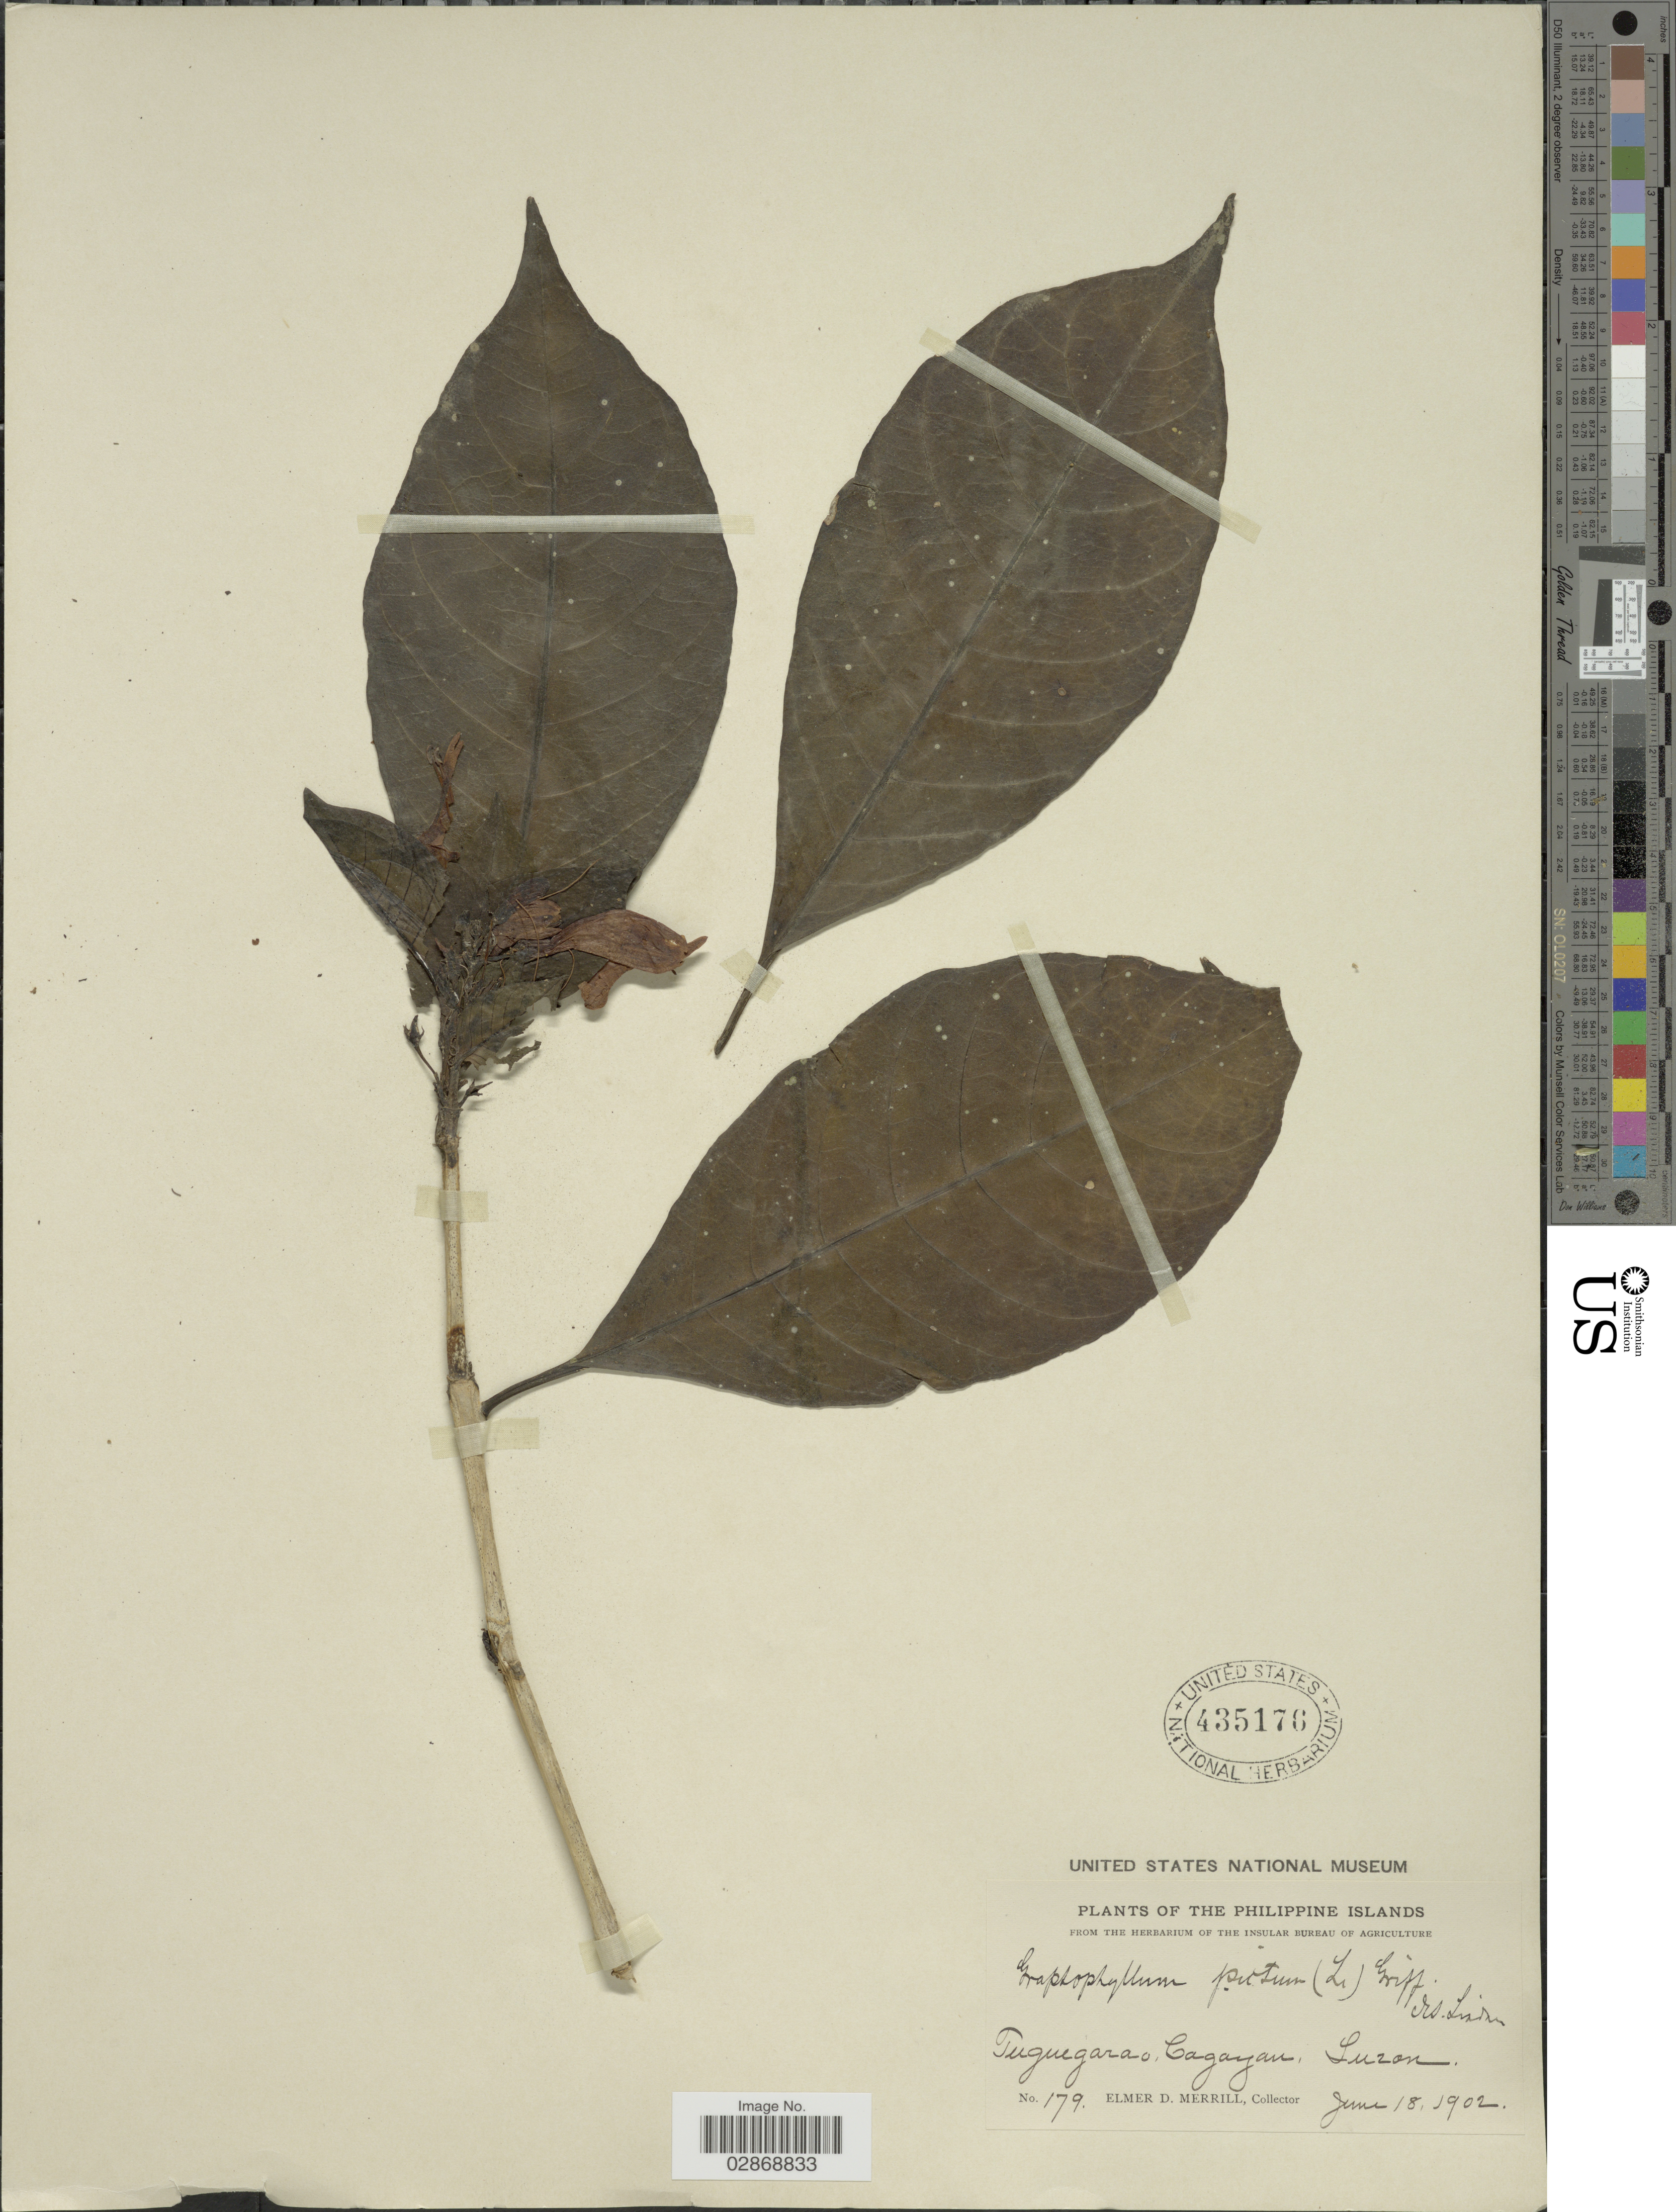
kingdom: Plantae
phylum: Tracheophyta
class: Magnoliopsida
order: Lamiales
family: Acanthaceae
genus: Graptophyllum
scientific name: Graptophyllum pictum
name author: (L.) Griff.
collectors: E. D. Merrill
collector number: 179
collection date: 1902-06-18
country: Philippines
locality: Tuguegarao, Cagayan, Luzon.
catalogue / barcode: US 435176